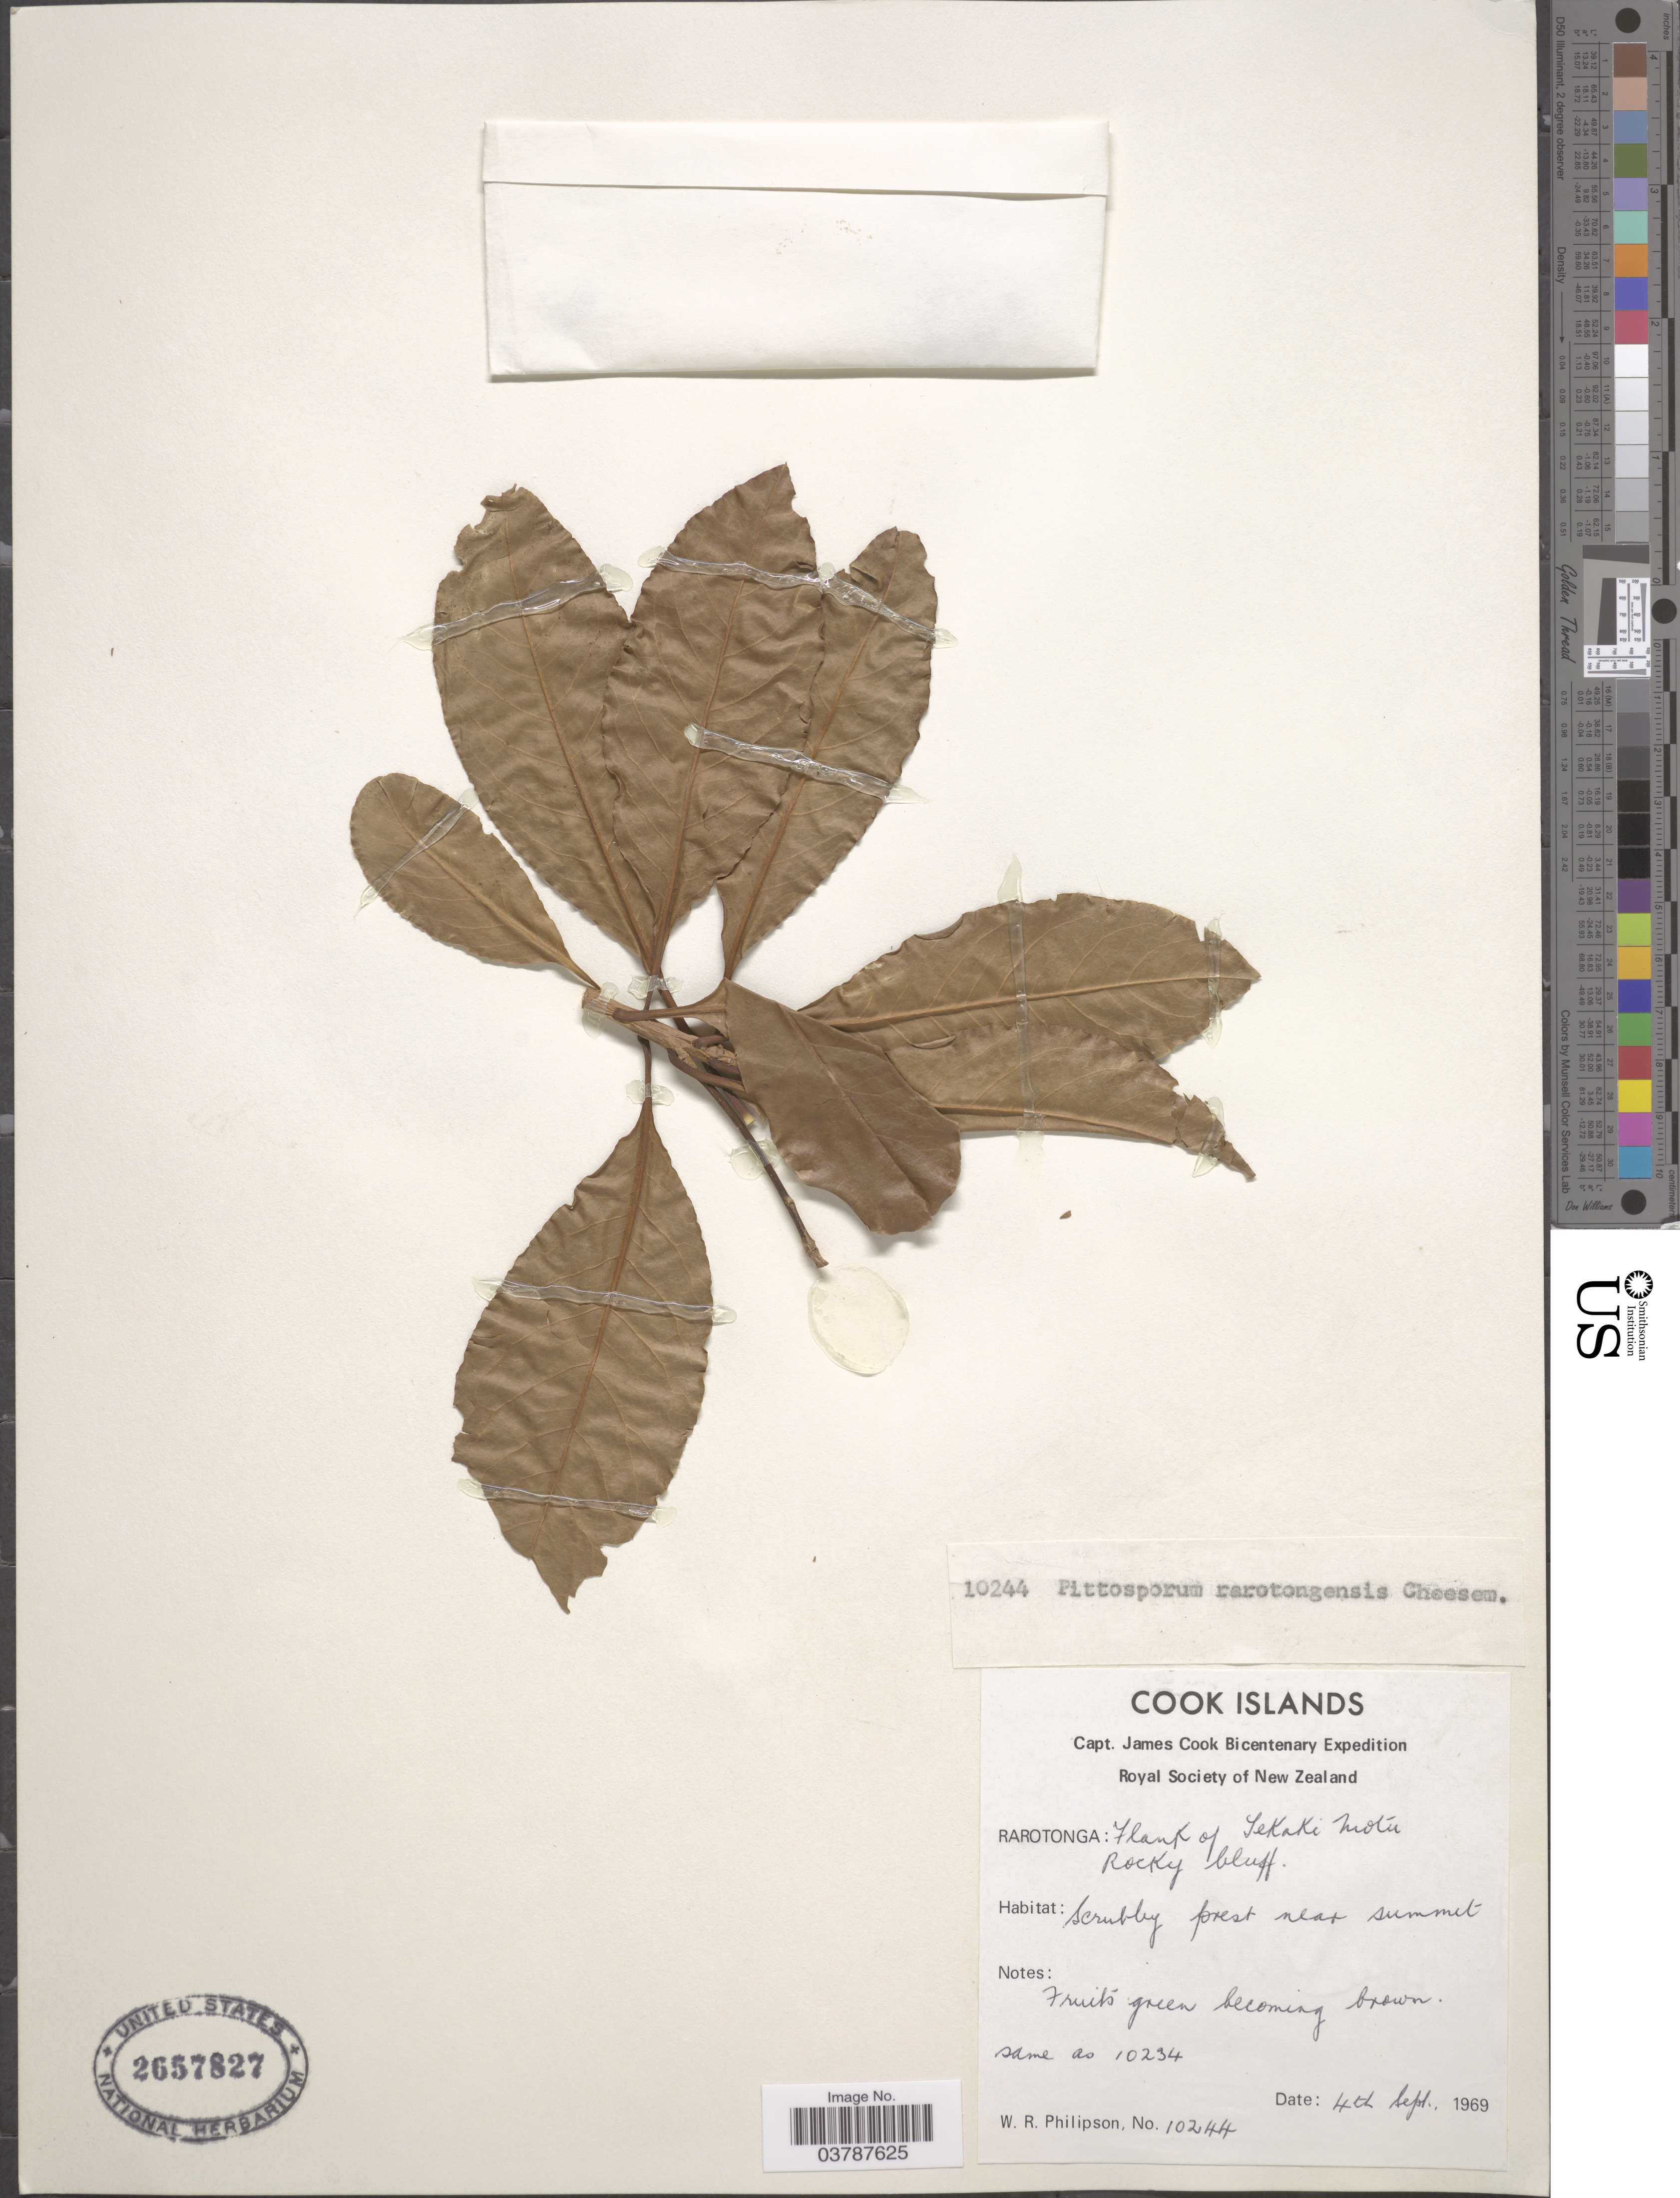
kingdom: Plantae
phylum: Tracheophyta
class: Magnoliopsida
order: Apiales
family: Pittosporaceae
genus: Pittosporum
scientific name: Pittosporum rarotongensis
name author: Cheesman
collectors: W. R. Philipson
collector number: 10244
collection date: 1969-09-04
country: Cook Islands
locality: Rarotonga: Flank of Sekaki Motu, Rocky bluff.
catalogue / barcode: US 2657827